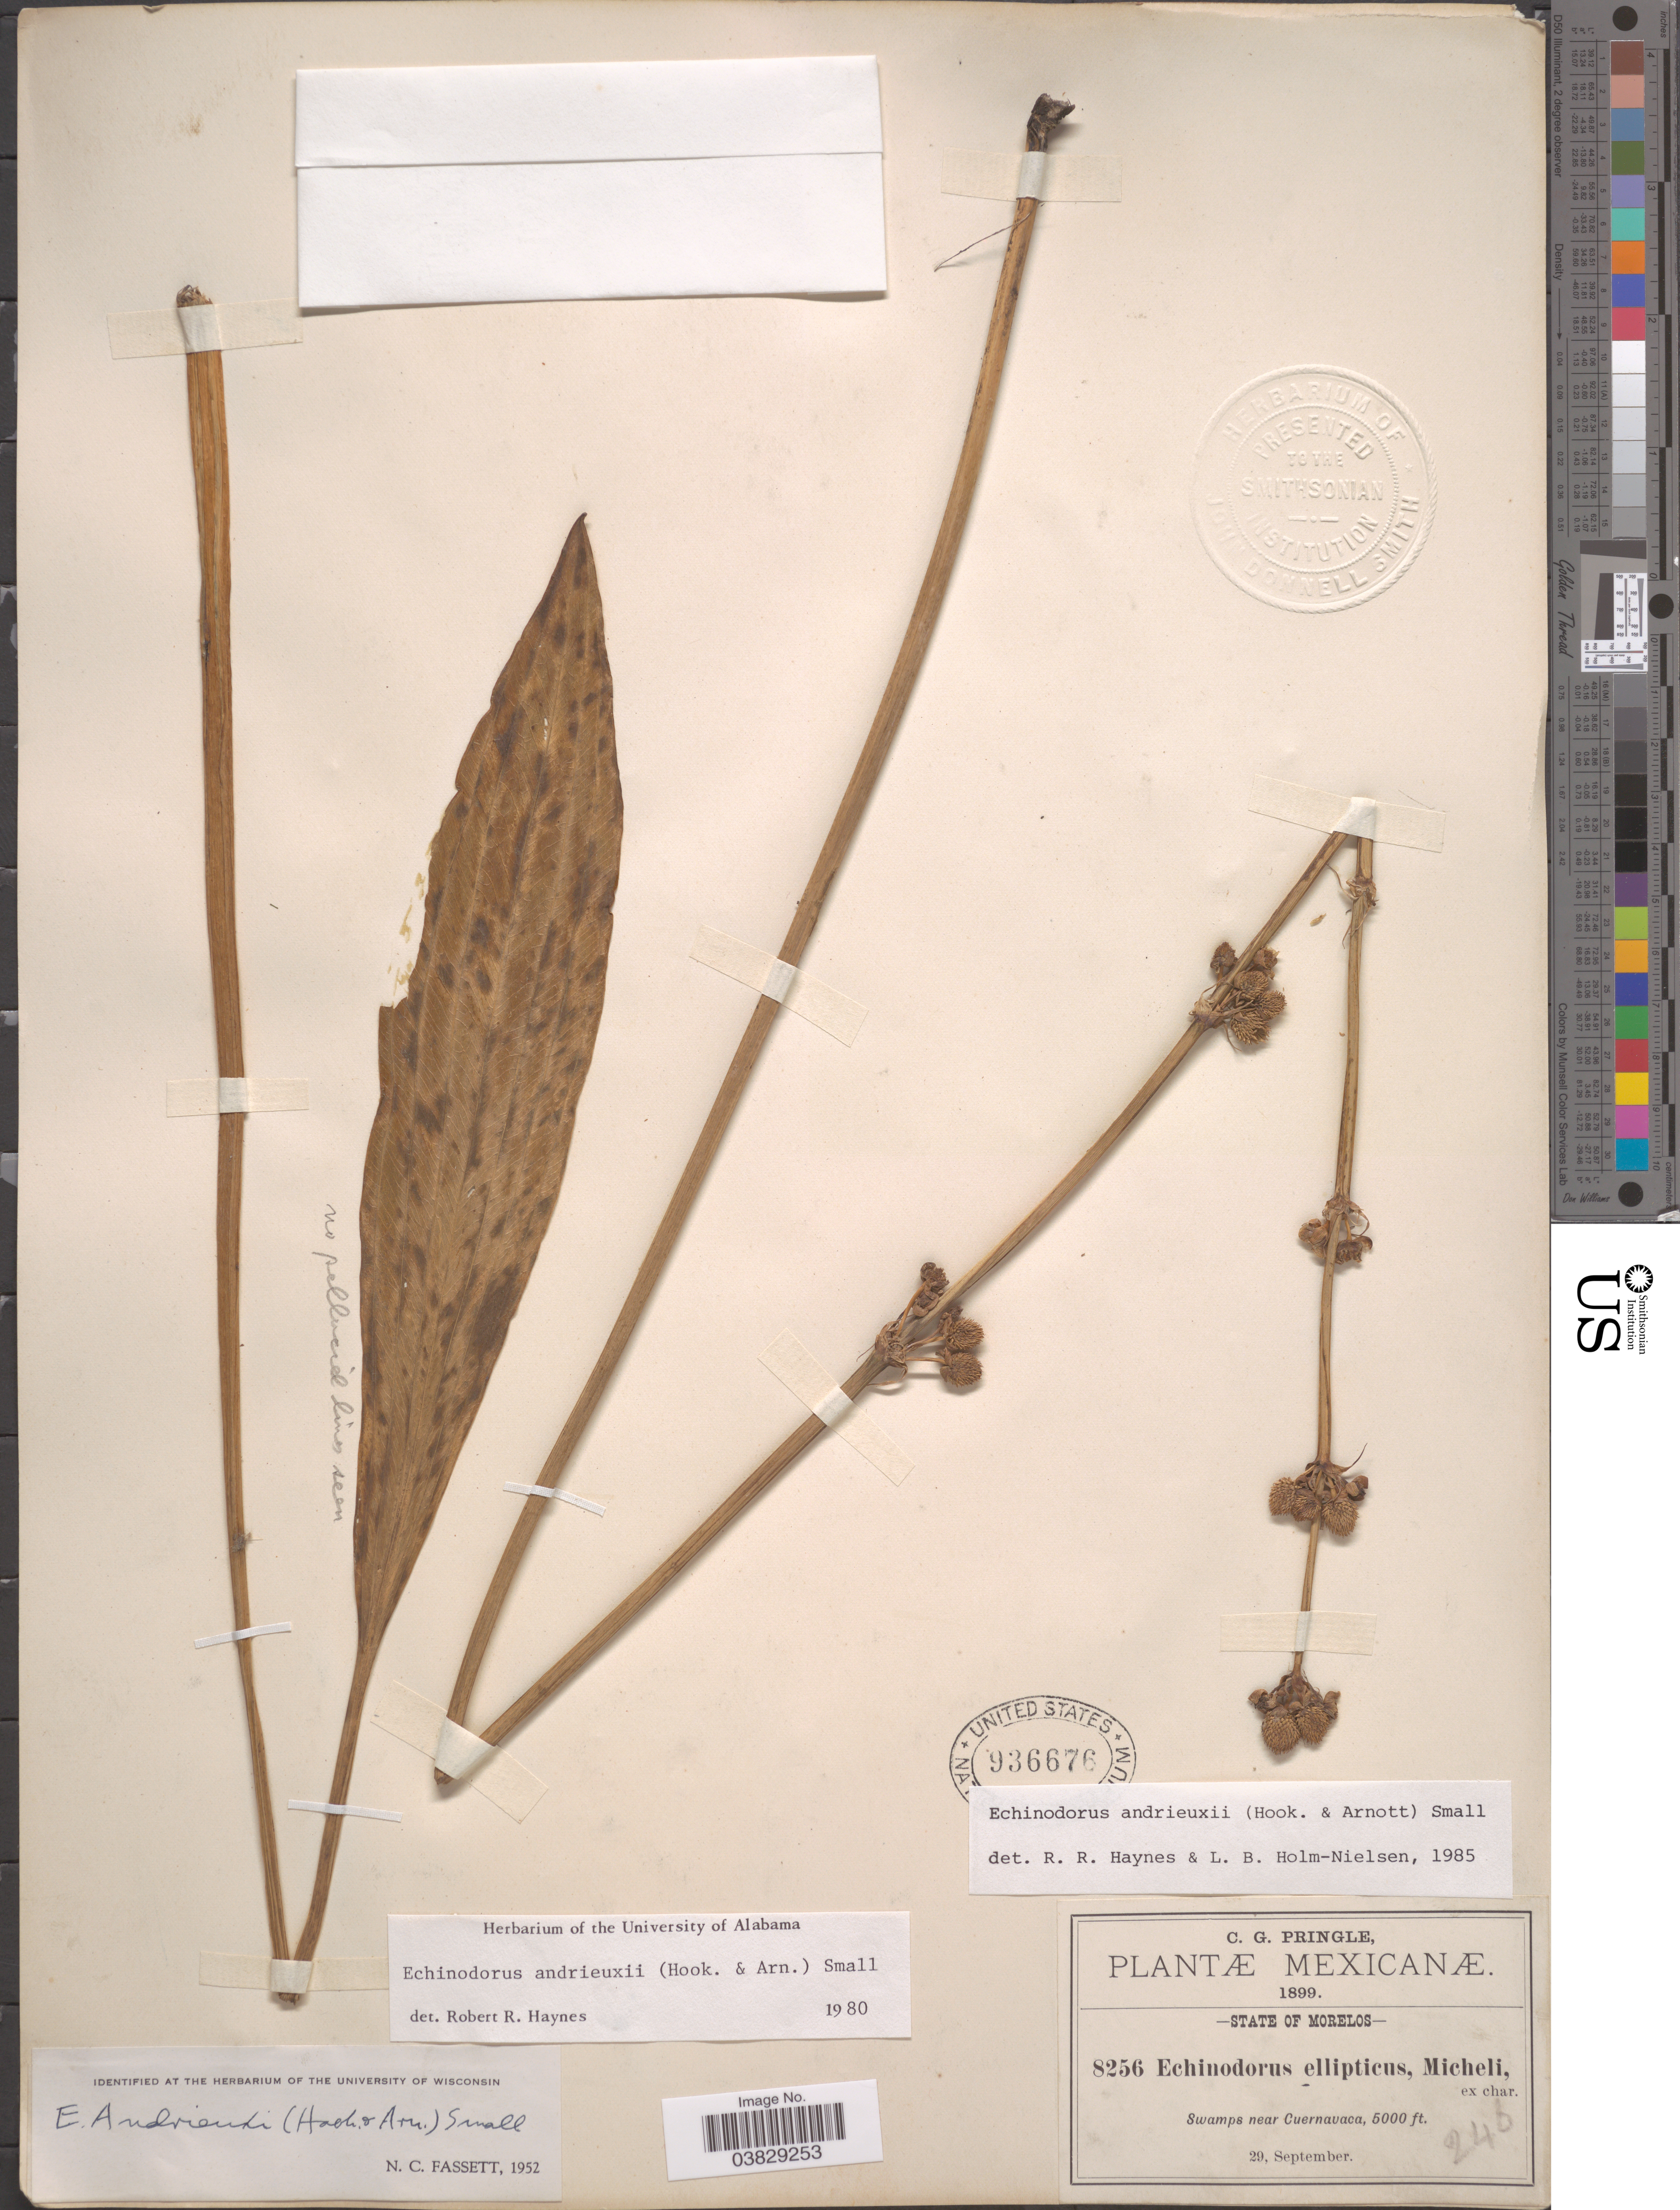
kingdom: Plantae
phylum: Tracheophyta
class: Liliopsida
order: Alismatales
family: Alismataceae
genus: Echinodorus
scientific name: Echinodorus andrieuxii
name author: (Hook. & Arn.) Small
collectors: C. G. Pringle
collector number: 8256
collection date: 1899-09-29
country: Mexico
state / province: Morelos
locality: Swamps near Cuernauaca.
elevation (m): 1524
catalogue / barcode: US 936676